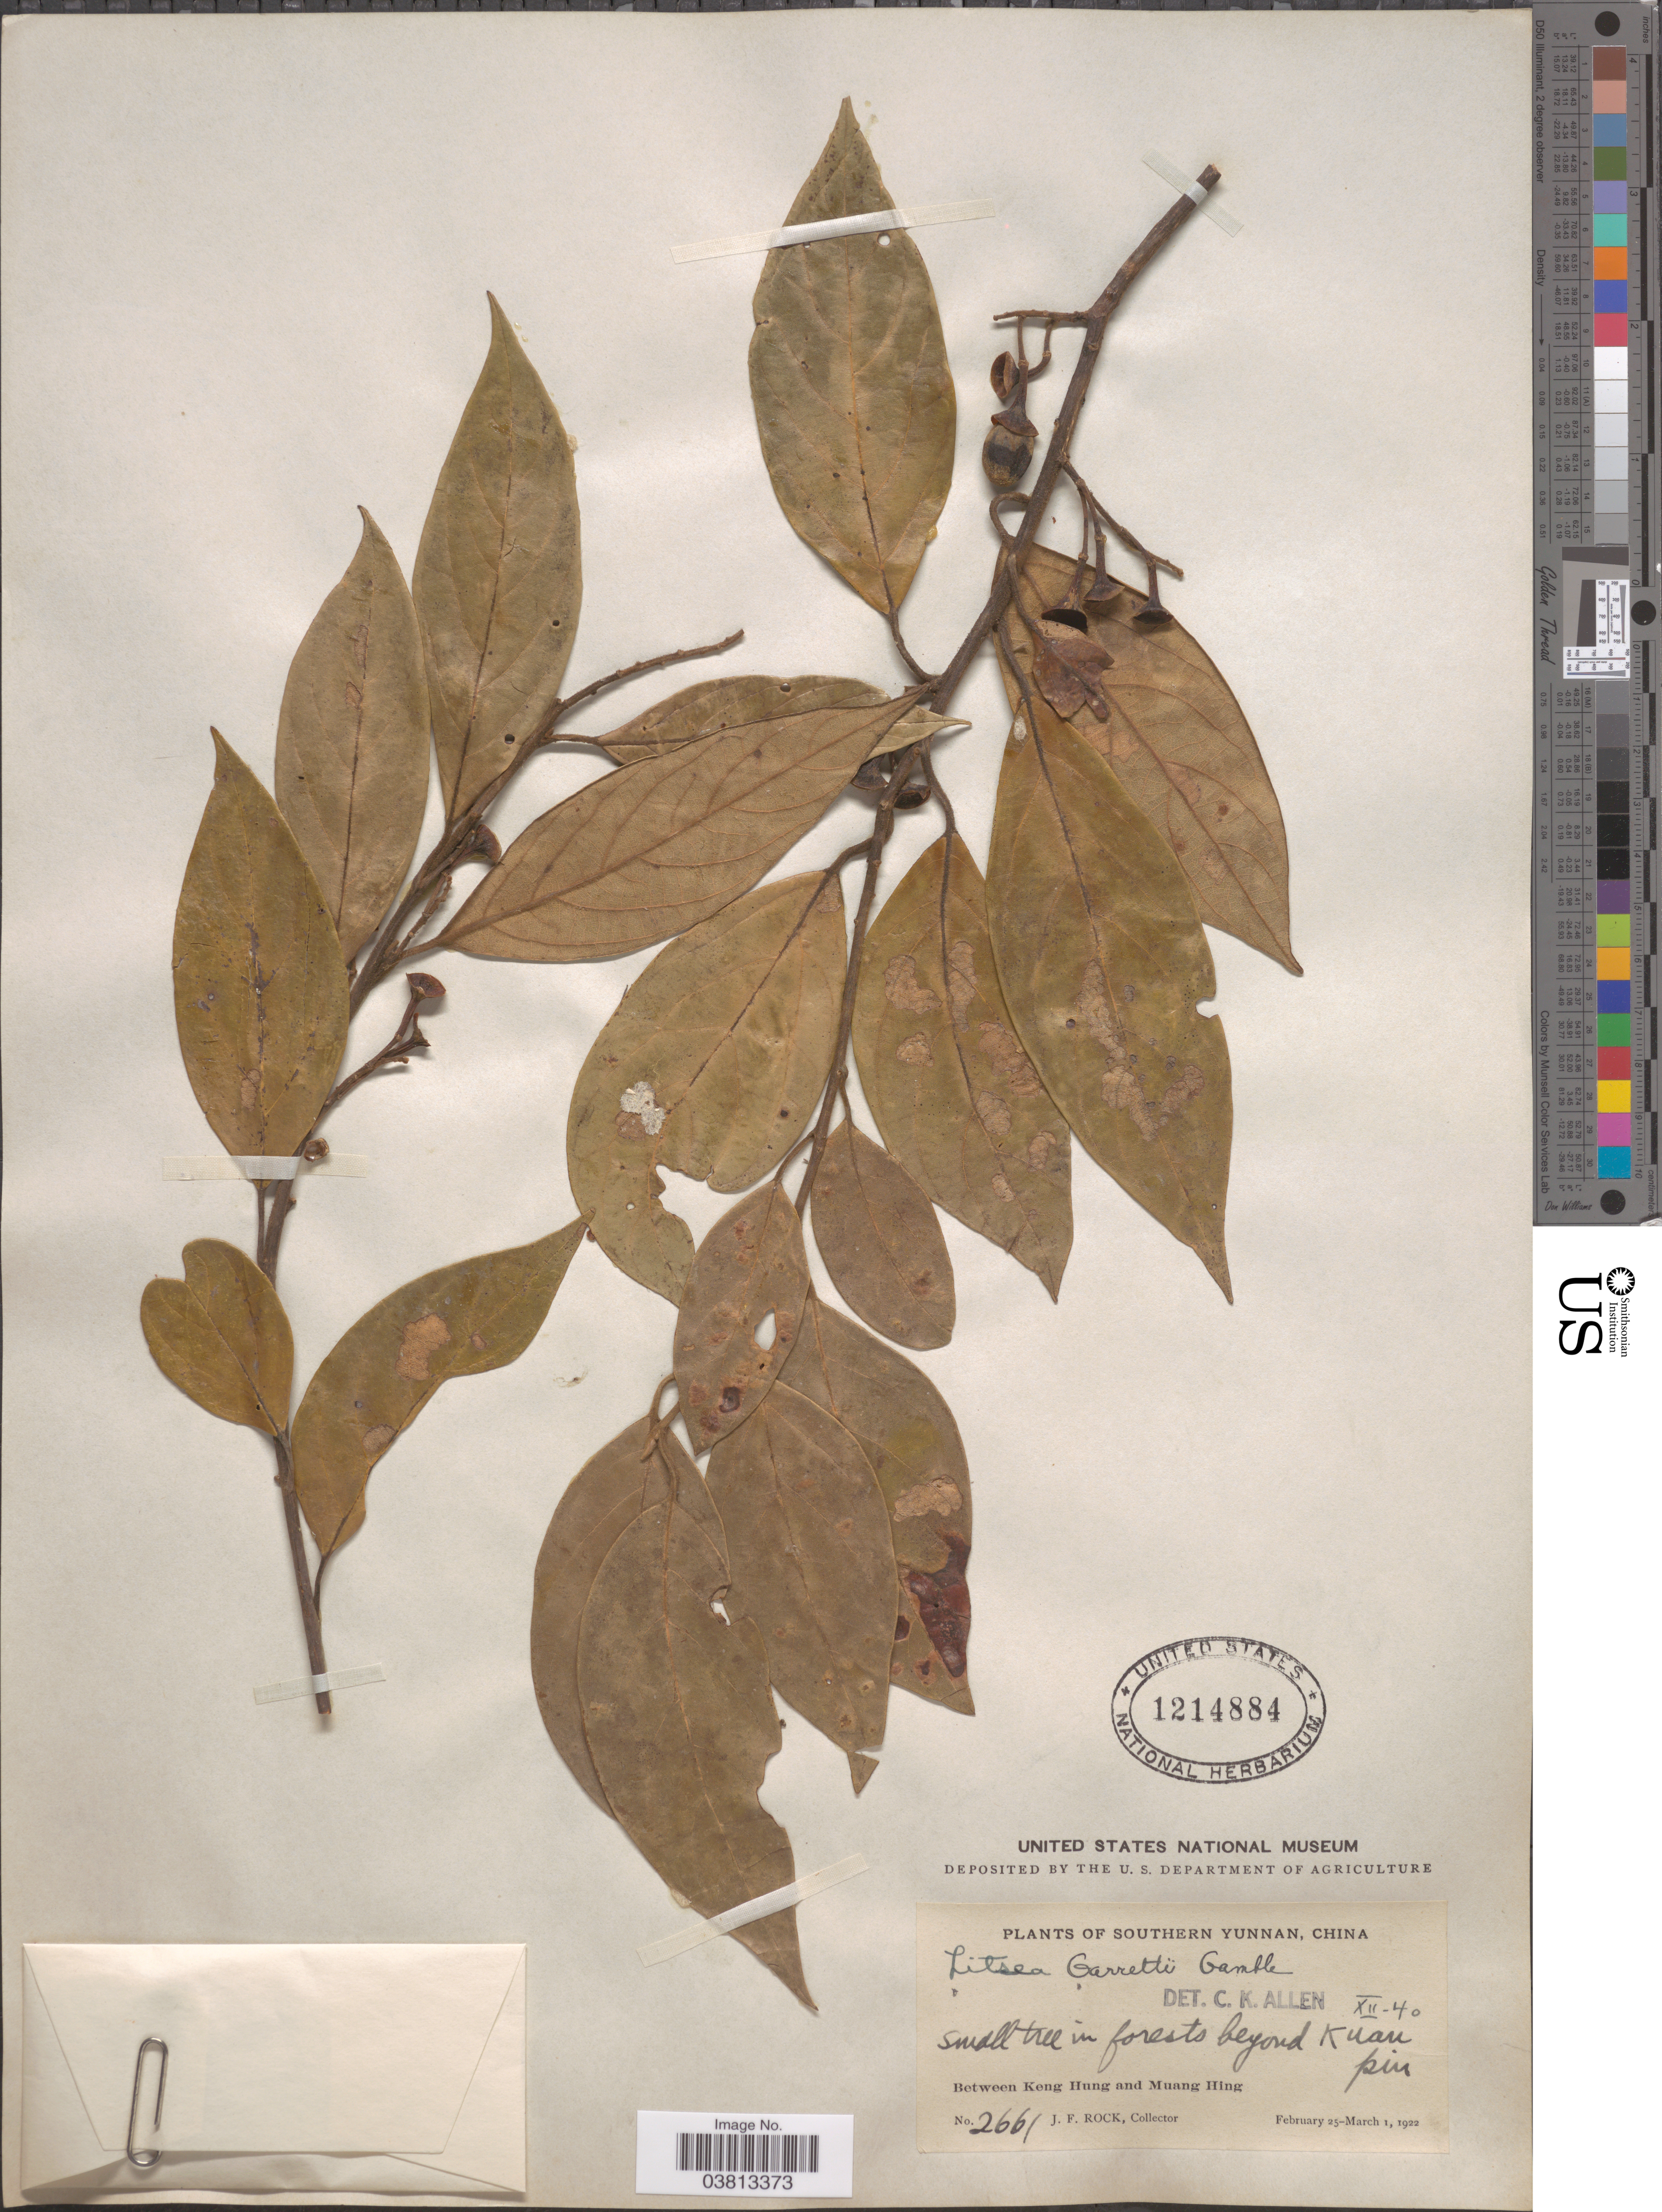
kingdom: Plantae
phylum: Tracheophyta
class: Magnoliopsida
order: Laurales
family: Lauraceae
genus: Litsea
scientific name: Litsea garrettii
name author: Gamble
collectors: J. Rock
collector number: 2661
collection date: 1922-02-25/1922-03-01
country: China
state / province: Yunnan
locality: Southern Yunnan. Beyond Kuan Pin. Between Keng Hung and Muang Hing.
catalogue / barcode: US 1214884